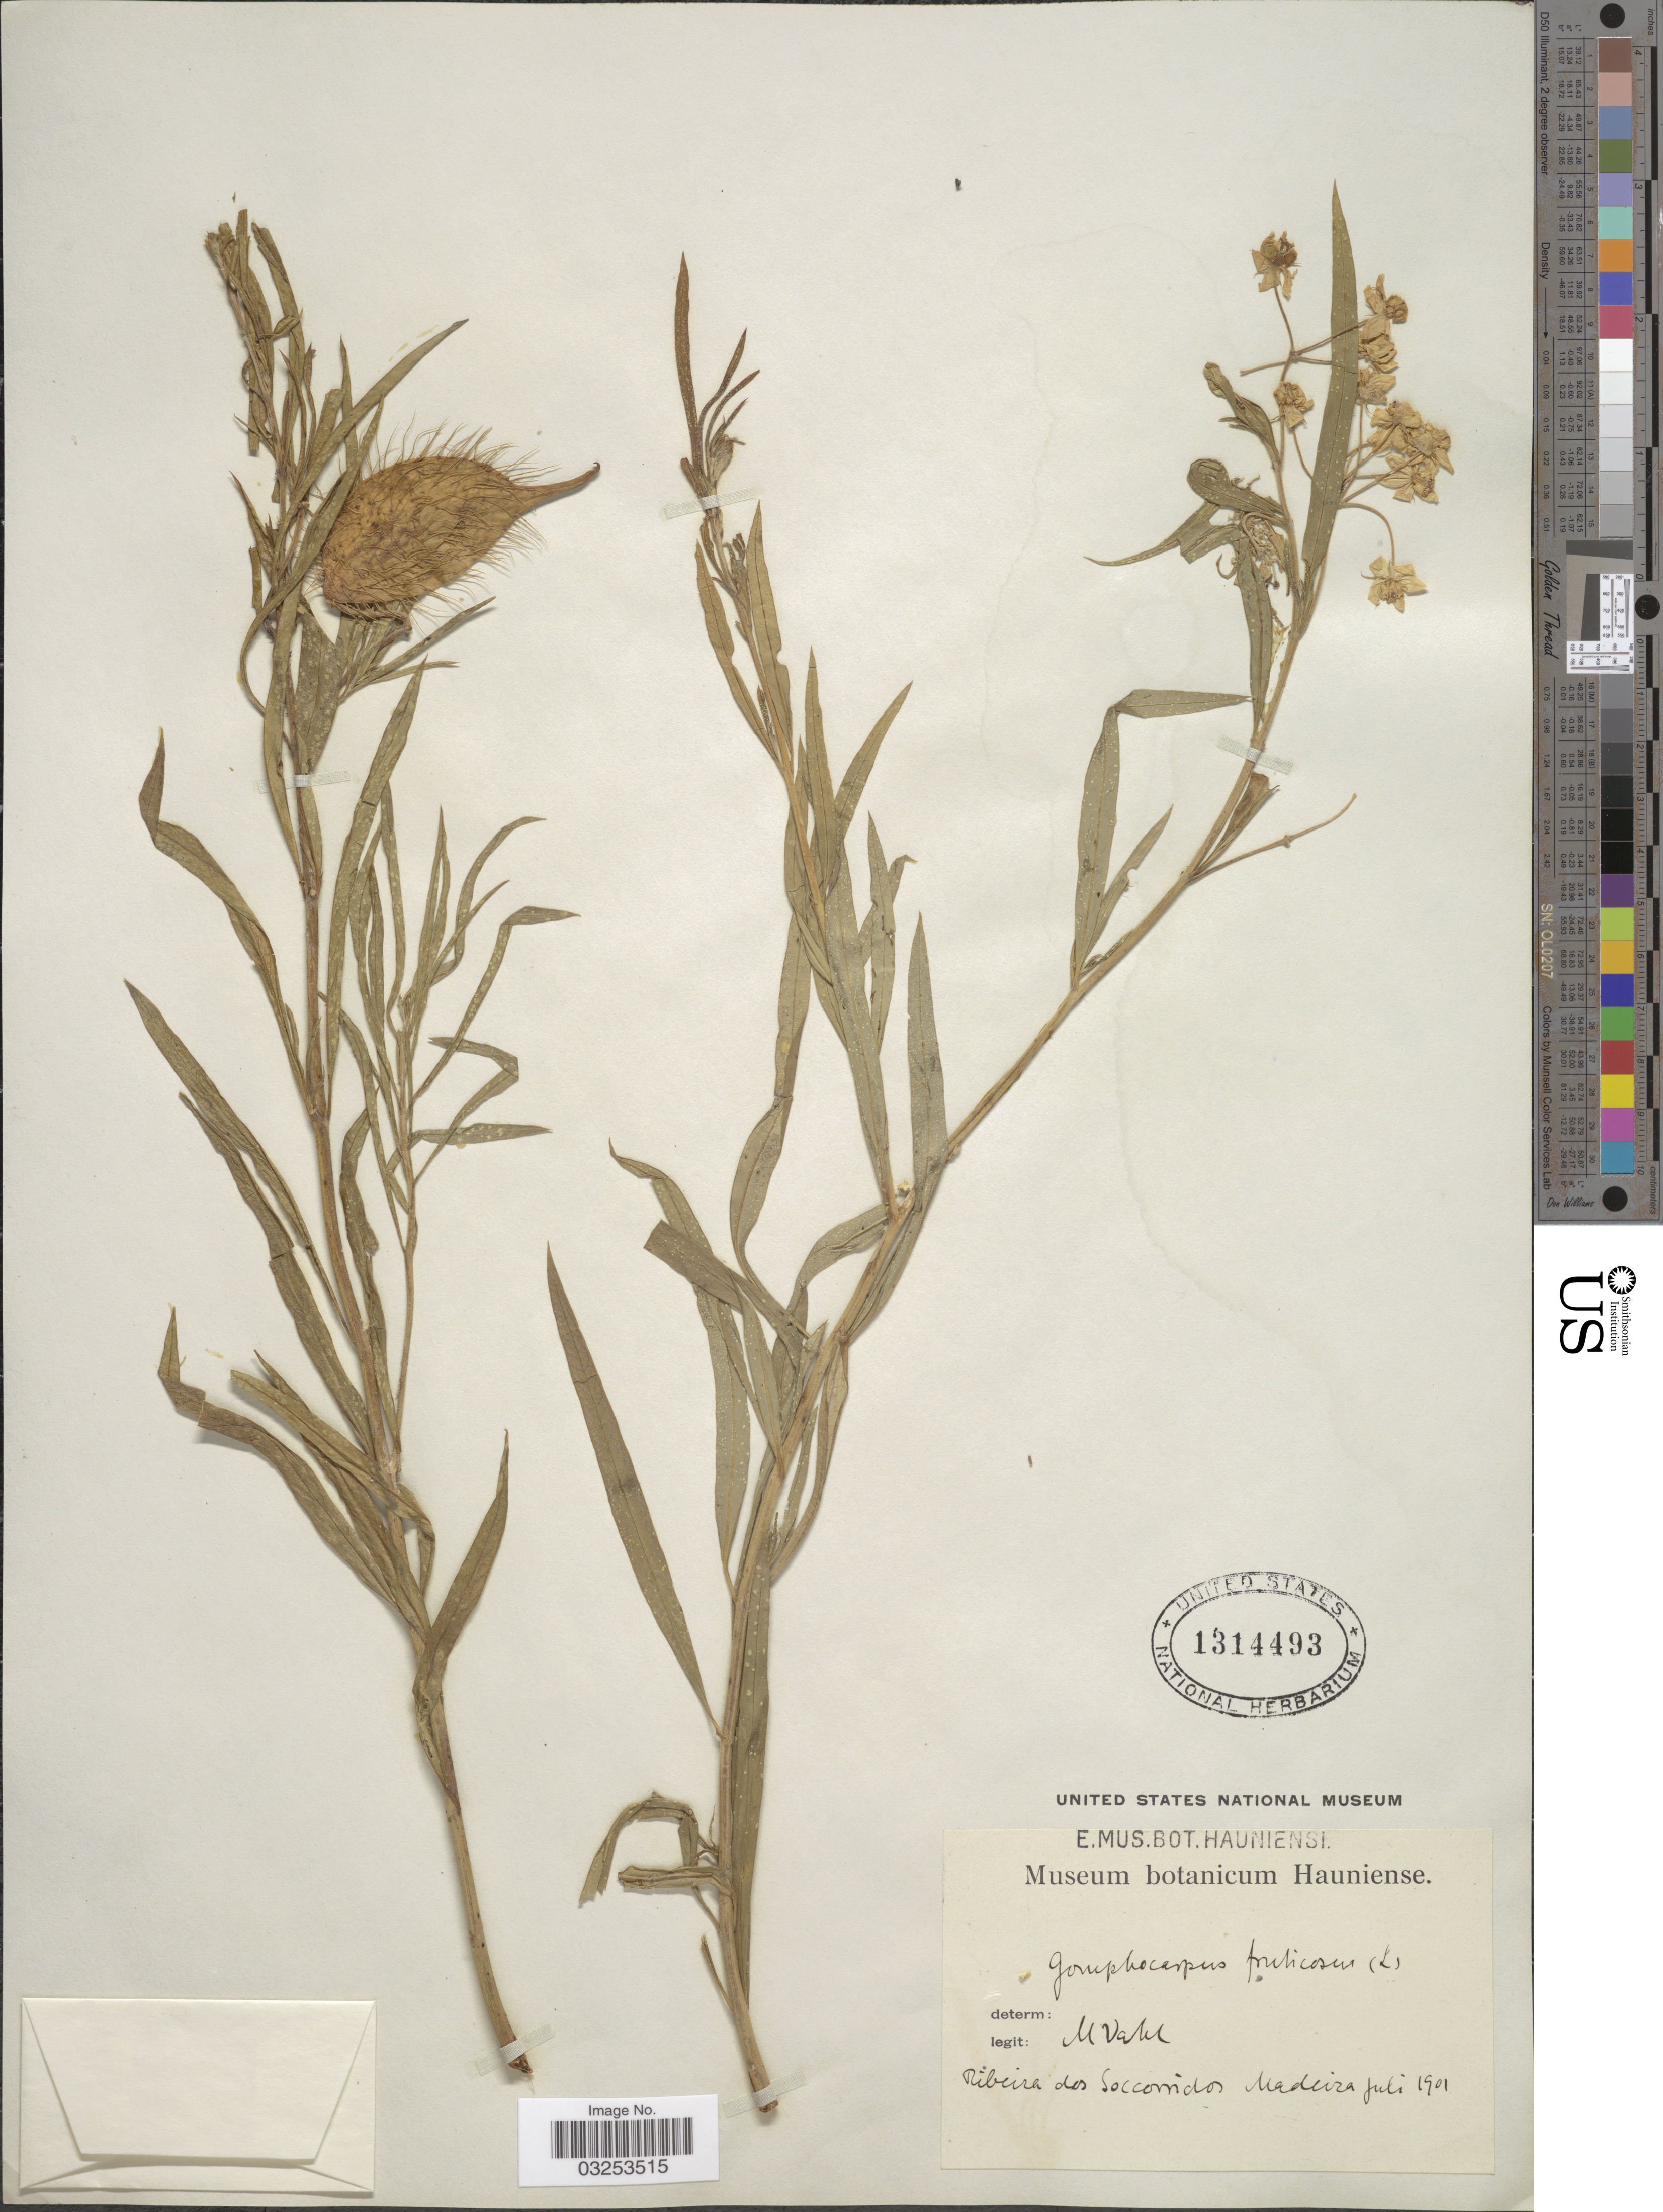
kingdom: Plantae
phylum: Tracheophyta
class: Magnoliopsida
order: Gentianales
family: Apocynaceae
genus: Gomphocarpus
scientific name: Gomphocarpus fruticosus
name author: (L.) W.T. Aiton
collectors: M. Vahl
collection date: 1901-07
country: Portugal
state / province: Madeira (Aut. Reg.)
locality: Ribeira dos Soccorridos.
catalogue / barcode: US 1314493